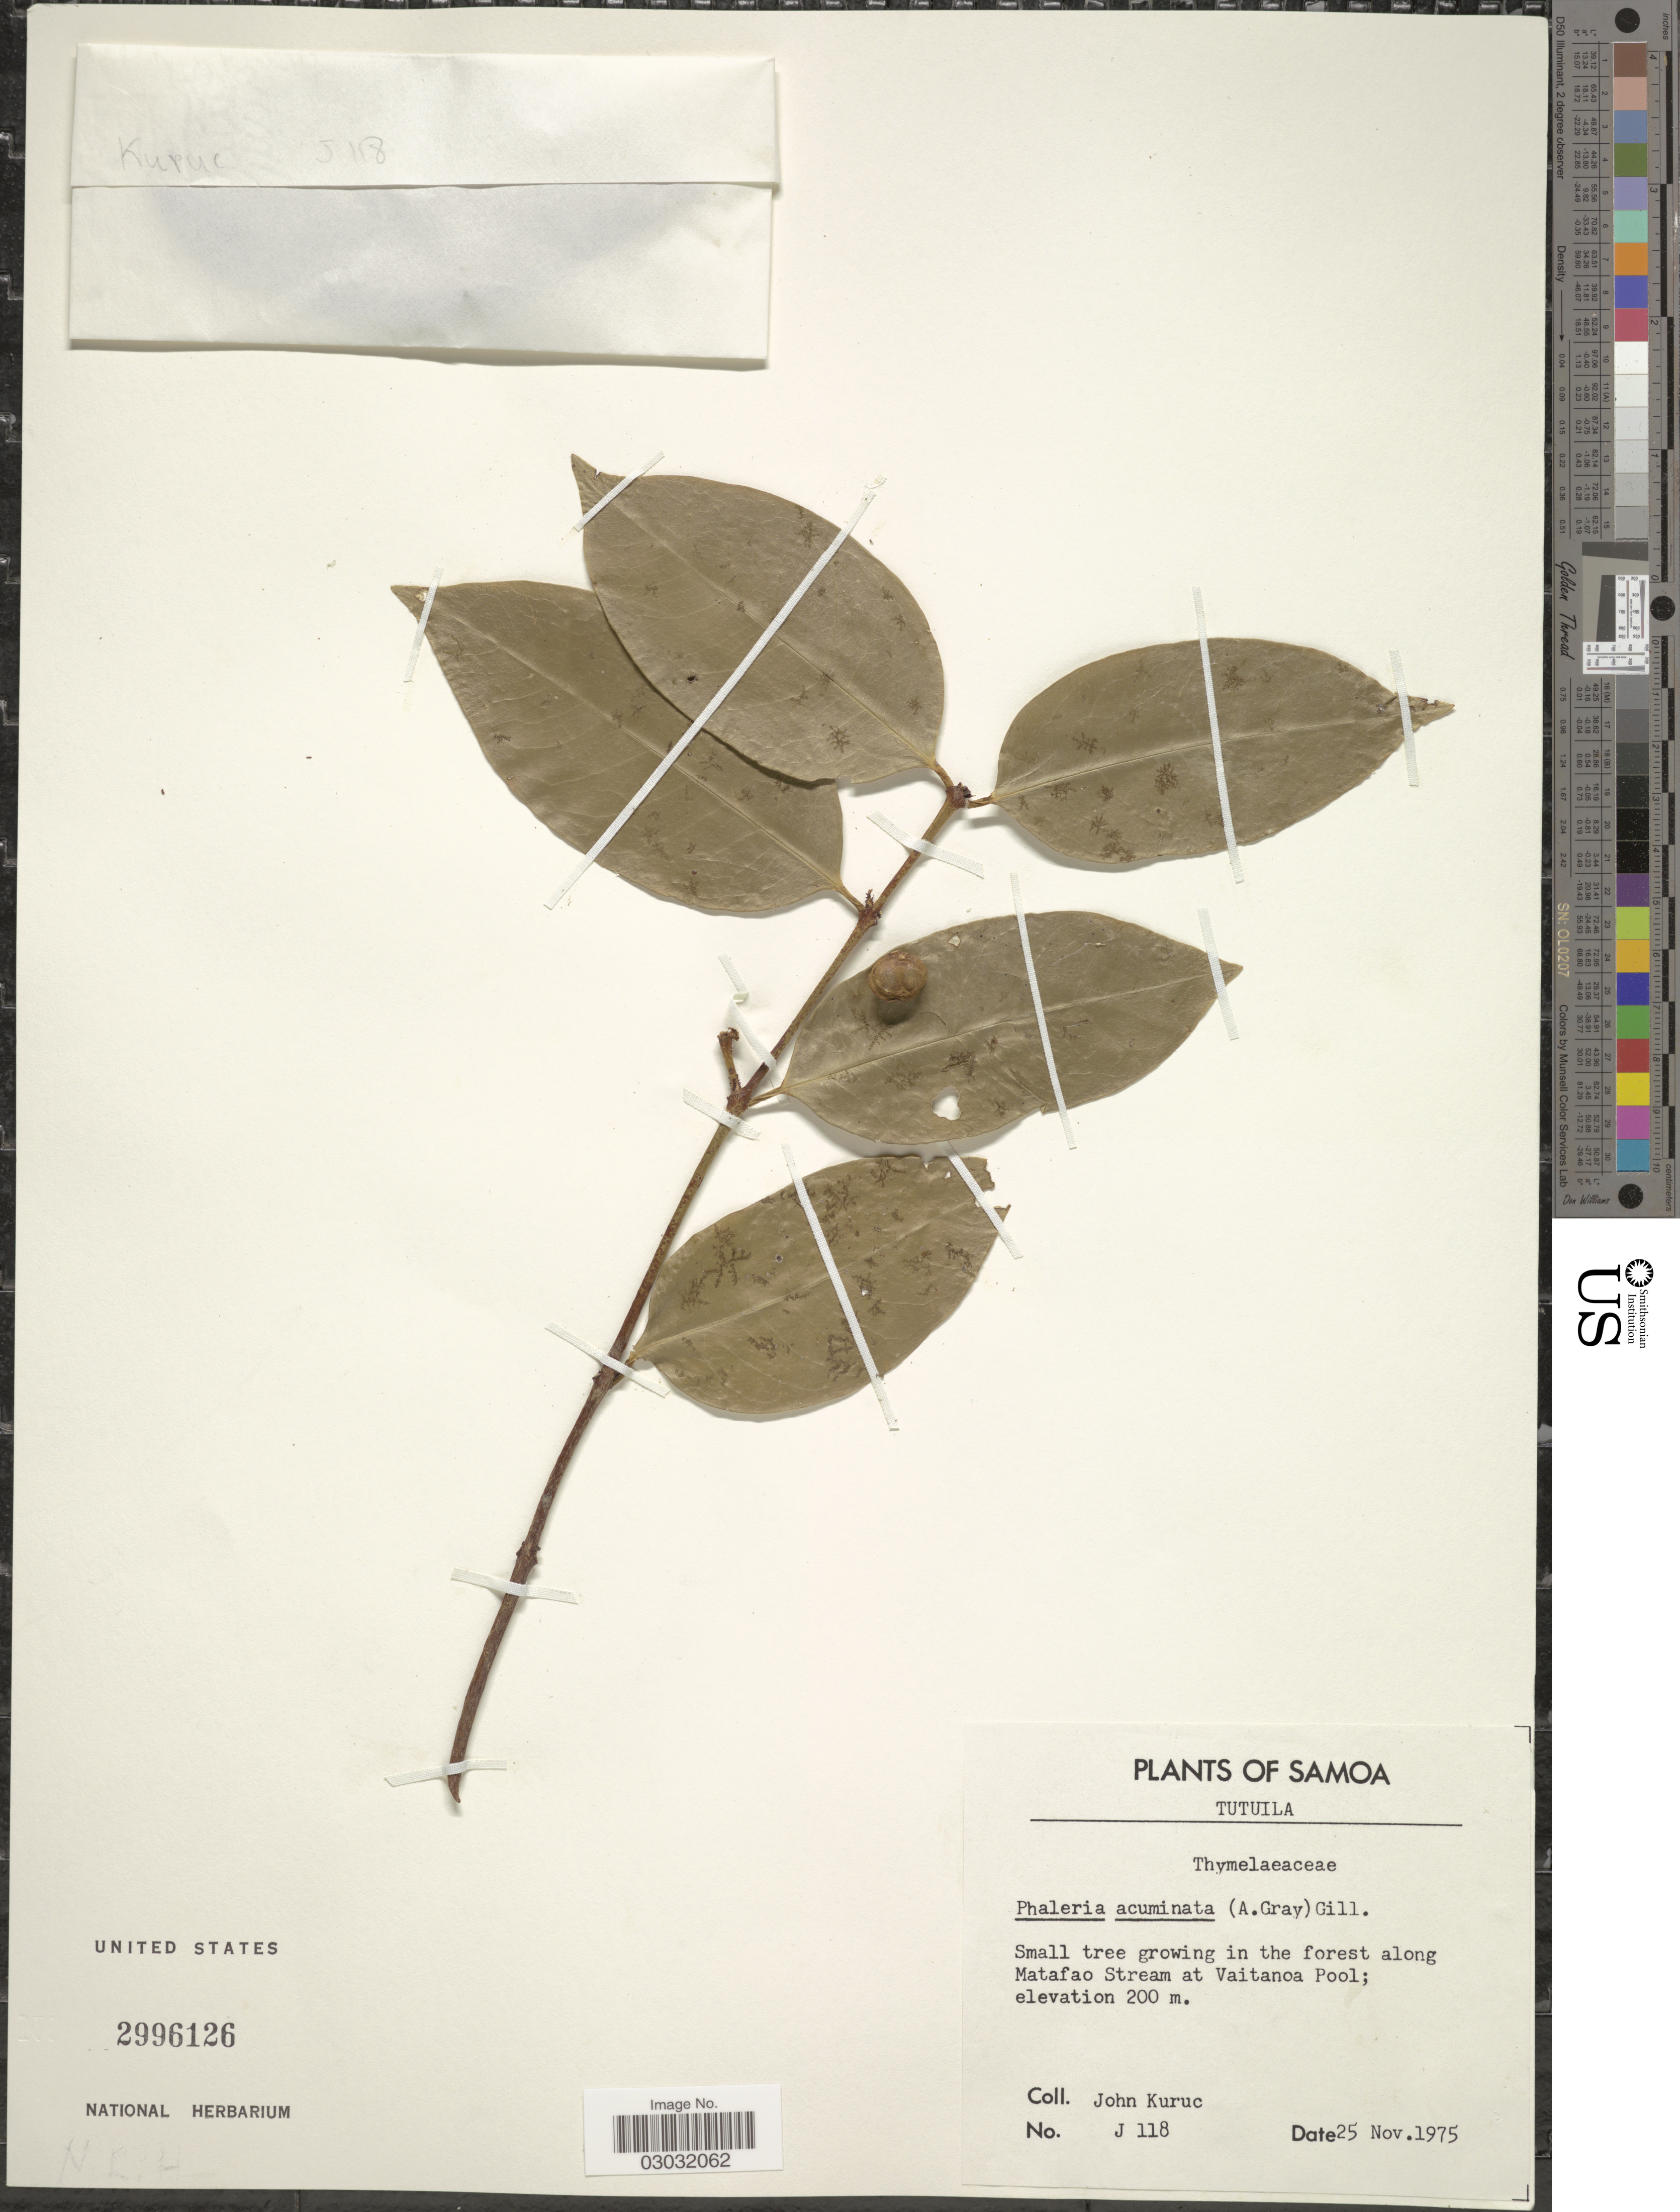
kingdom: Plantae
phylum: Tracheophyta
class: Magnoliopsida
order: Malvales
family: Thymelaeaceae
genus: Phaleria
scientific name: Phaleria acuminata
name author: (A. Gray) Gilg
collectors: J. Kuruc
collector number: J118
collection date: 1975-11-25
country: American Samoa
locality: Samoa, Tutuila, Small tree growing in the forest along Matafao Stream at Vaitanoa Pool.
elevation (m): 200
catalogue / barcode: US 2996126